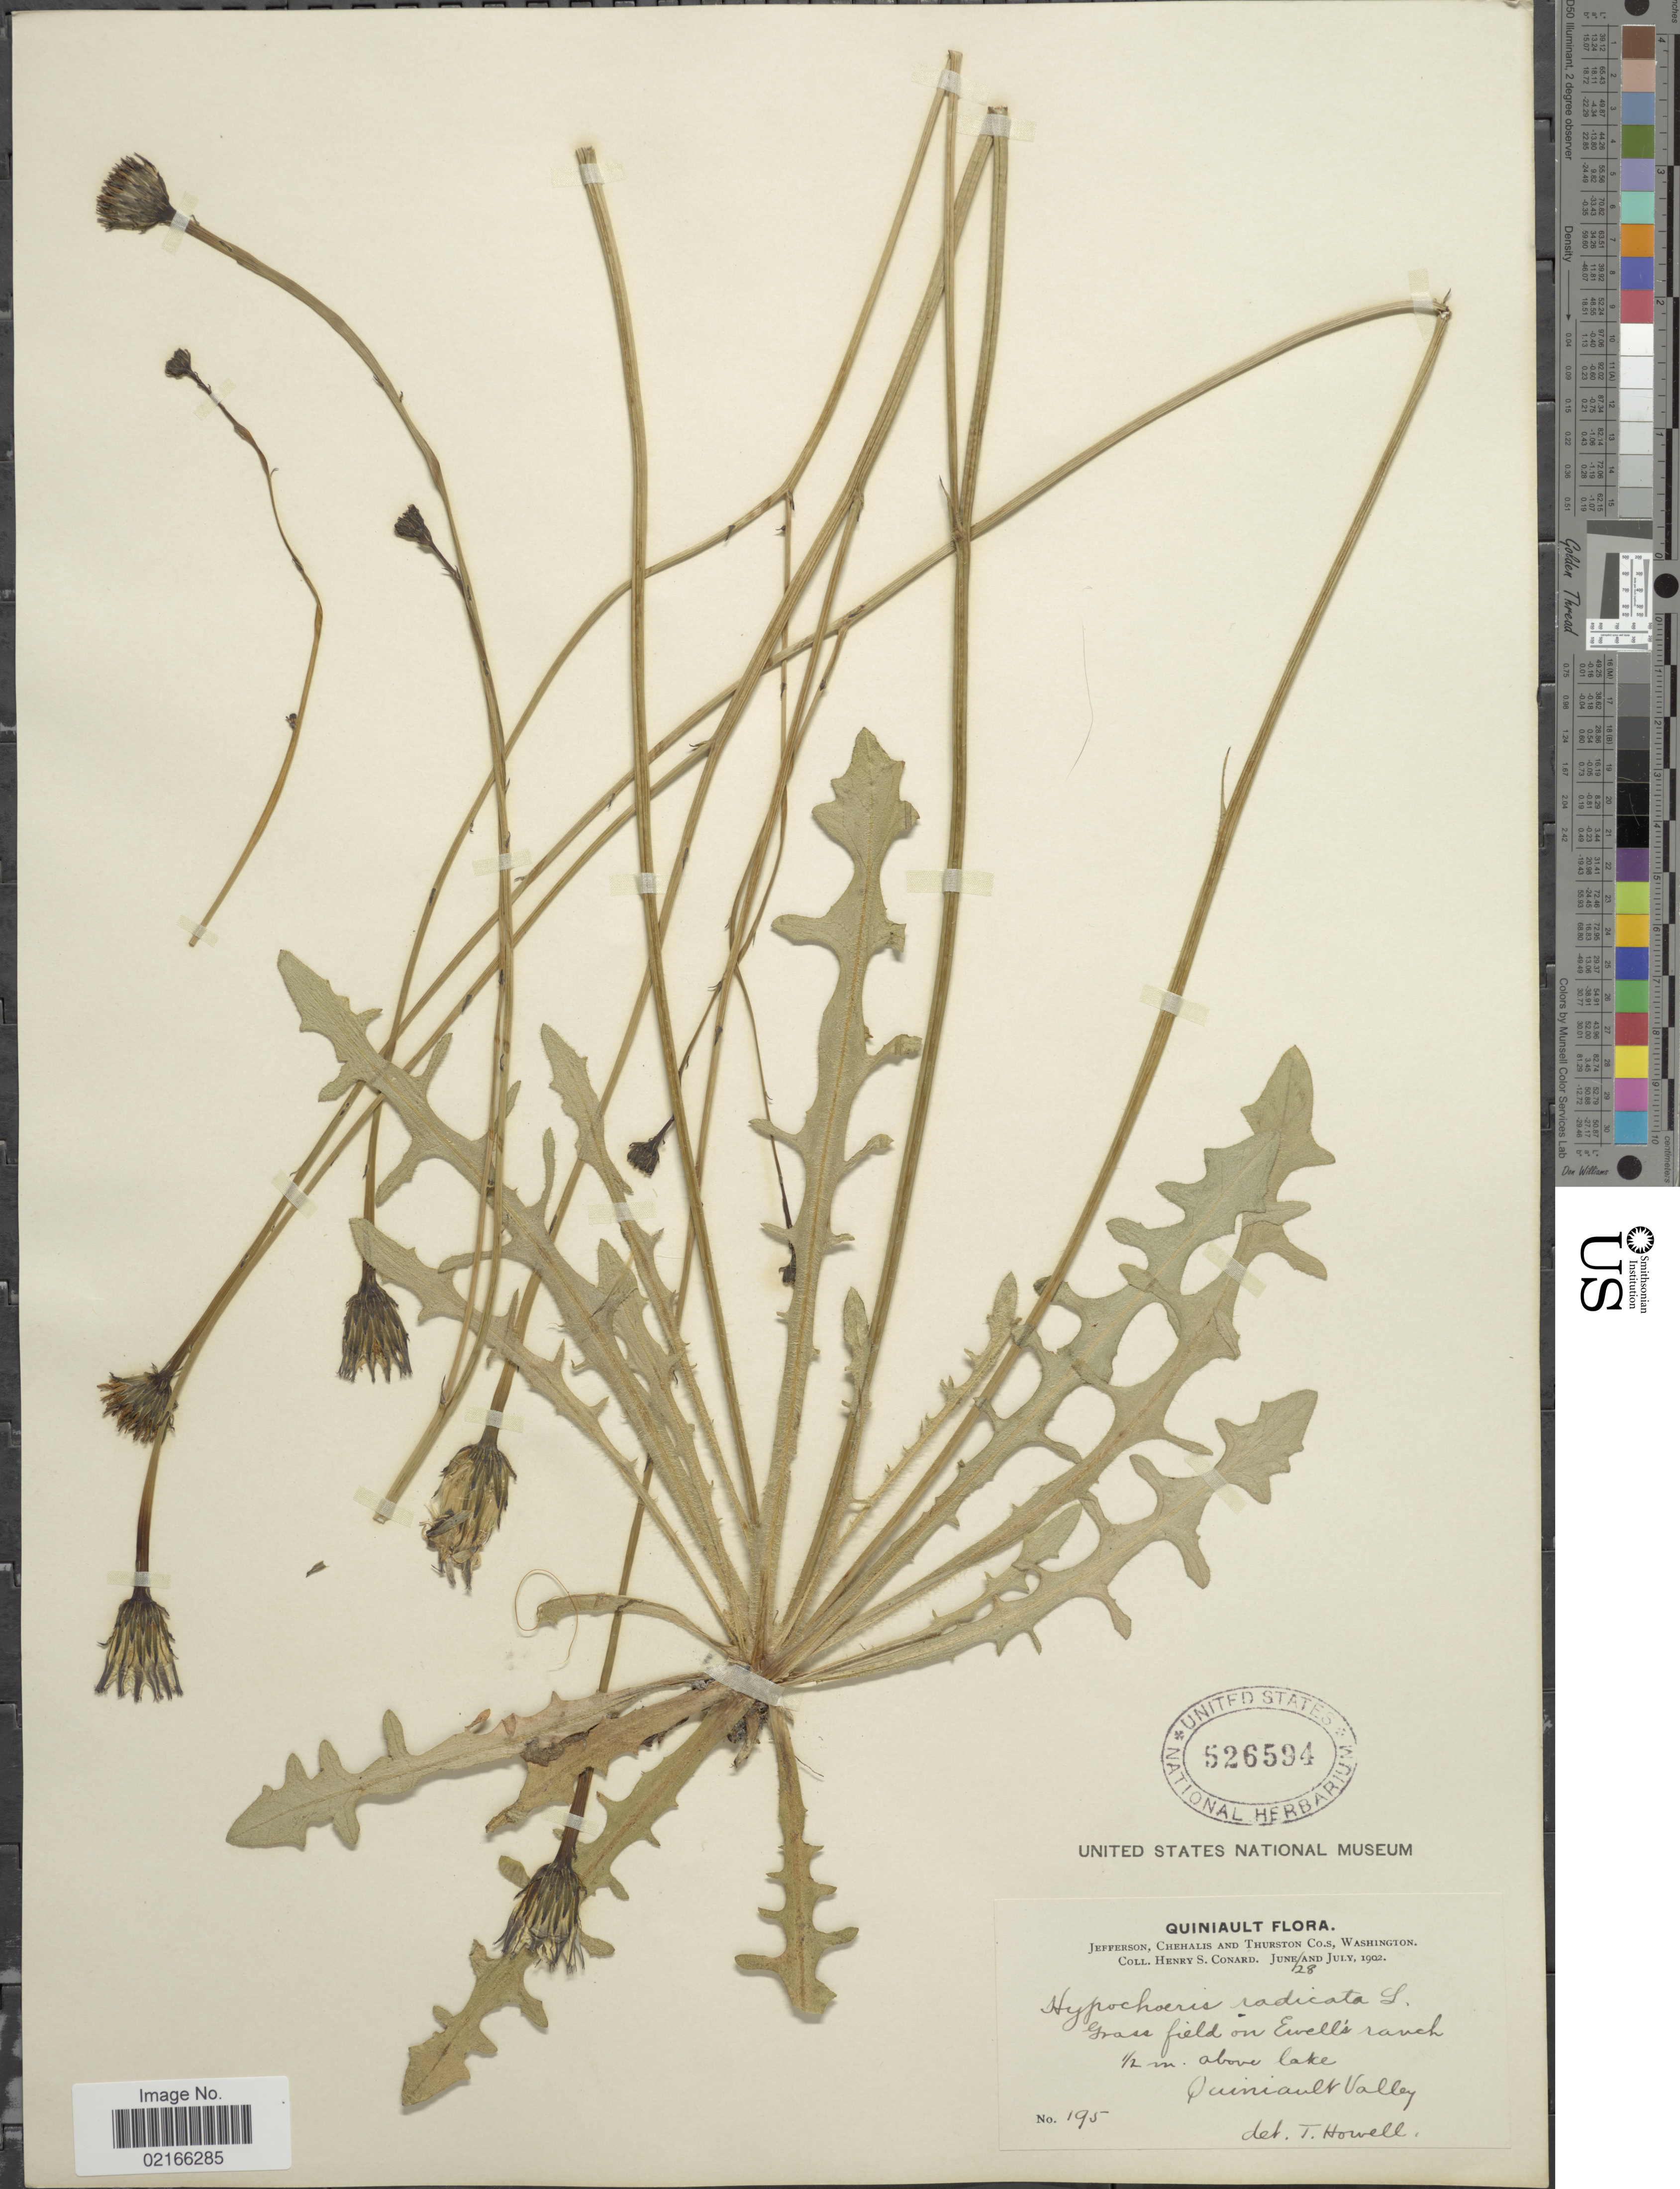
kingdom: Plantae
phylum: Tracheophyta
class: Magnoliopsida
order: Asterales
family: Asteraceae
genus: Hypochaeris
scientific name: Hypochaeris radicata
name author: L.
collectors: H. S. Conard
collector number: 195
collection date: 1902-06-28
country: United States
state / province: Washington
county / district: Thurston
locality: Jefferson, Chehallis and Thurston Co.s. Ewell's ranch. ½ m. above lake. Quiniault Valley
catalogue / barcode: US 526594